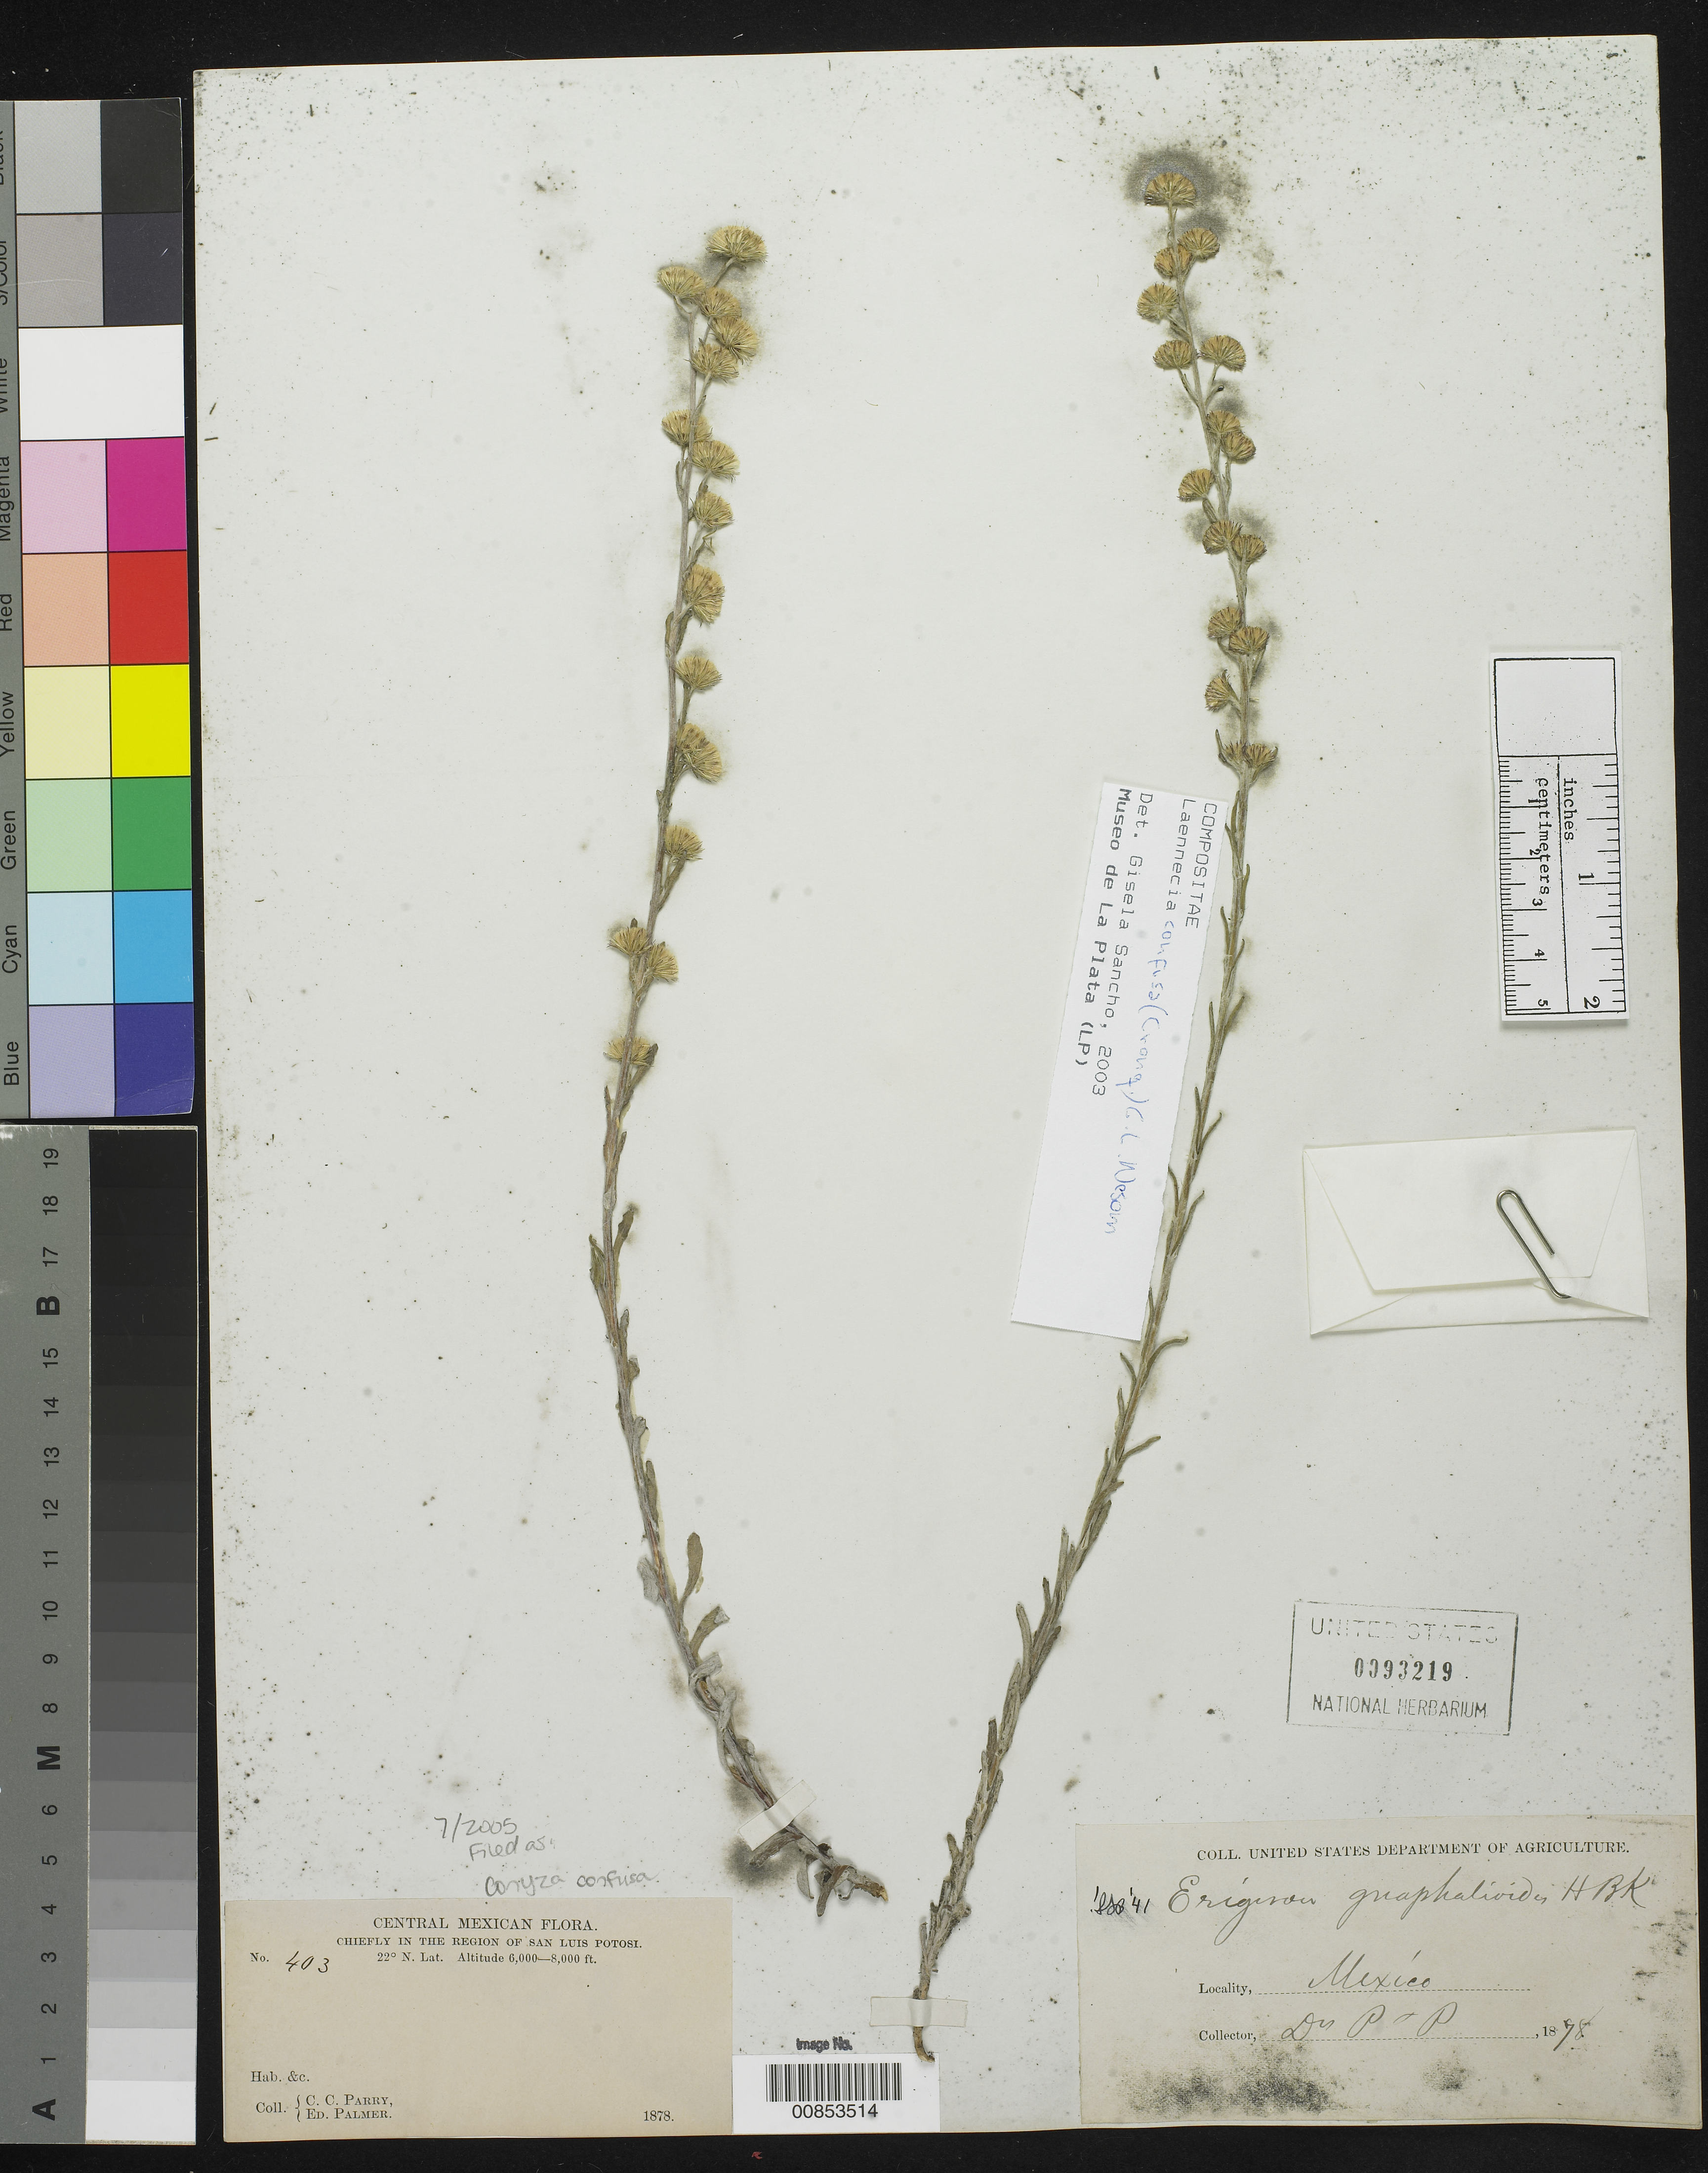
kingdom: Plantae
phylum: Tracheophyta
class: Magnoliopsida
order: Asterales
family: Asteraceae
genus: Conyza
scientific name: Conyza confusa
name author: Cronq.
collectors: C. C. Parry & E. Palmer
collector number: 403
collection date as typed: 1878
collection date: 1878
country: Mexico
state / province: San Luis Potosí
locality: Chiefly in the region of San Luis Potosí.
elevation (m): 1829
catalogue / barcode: US 93219